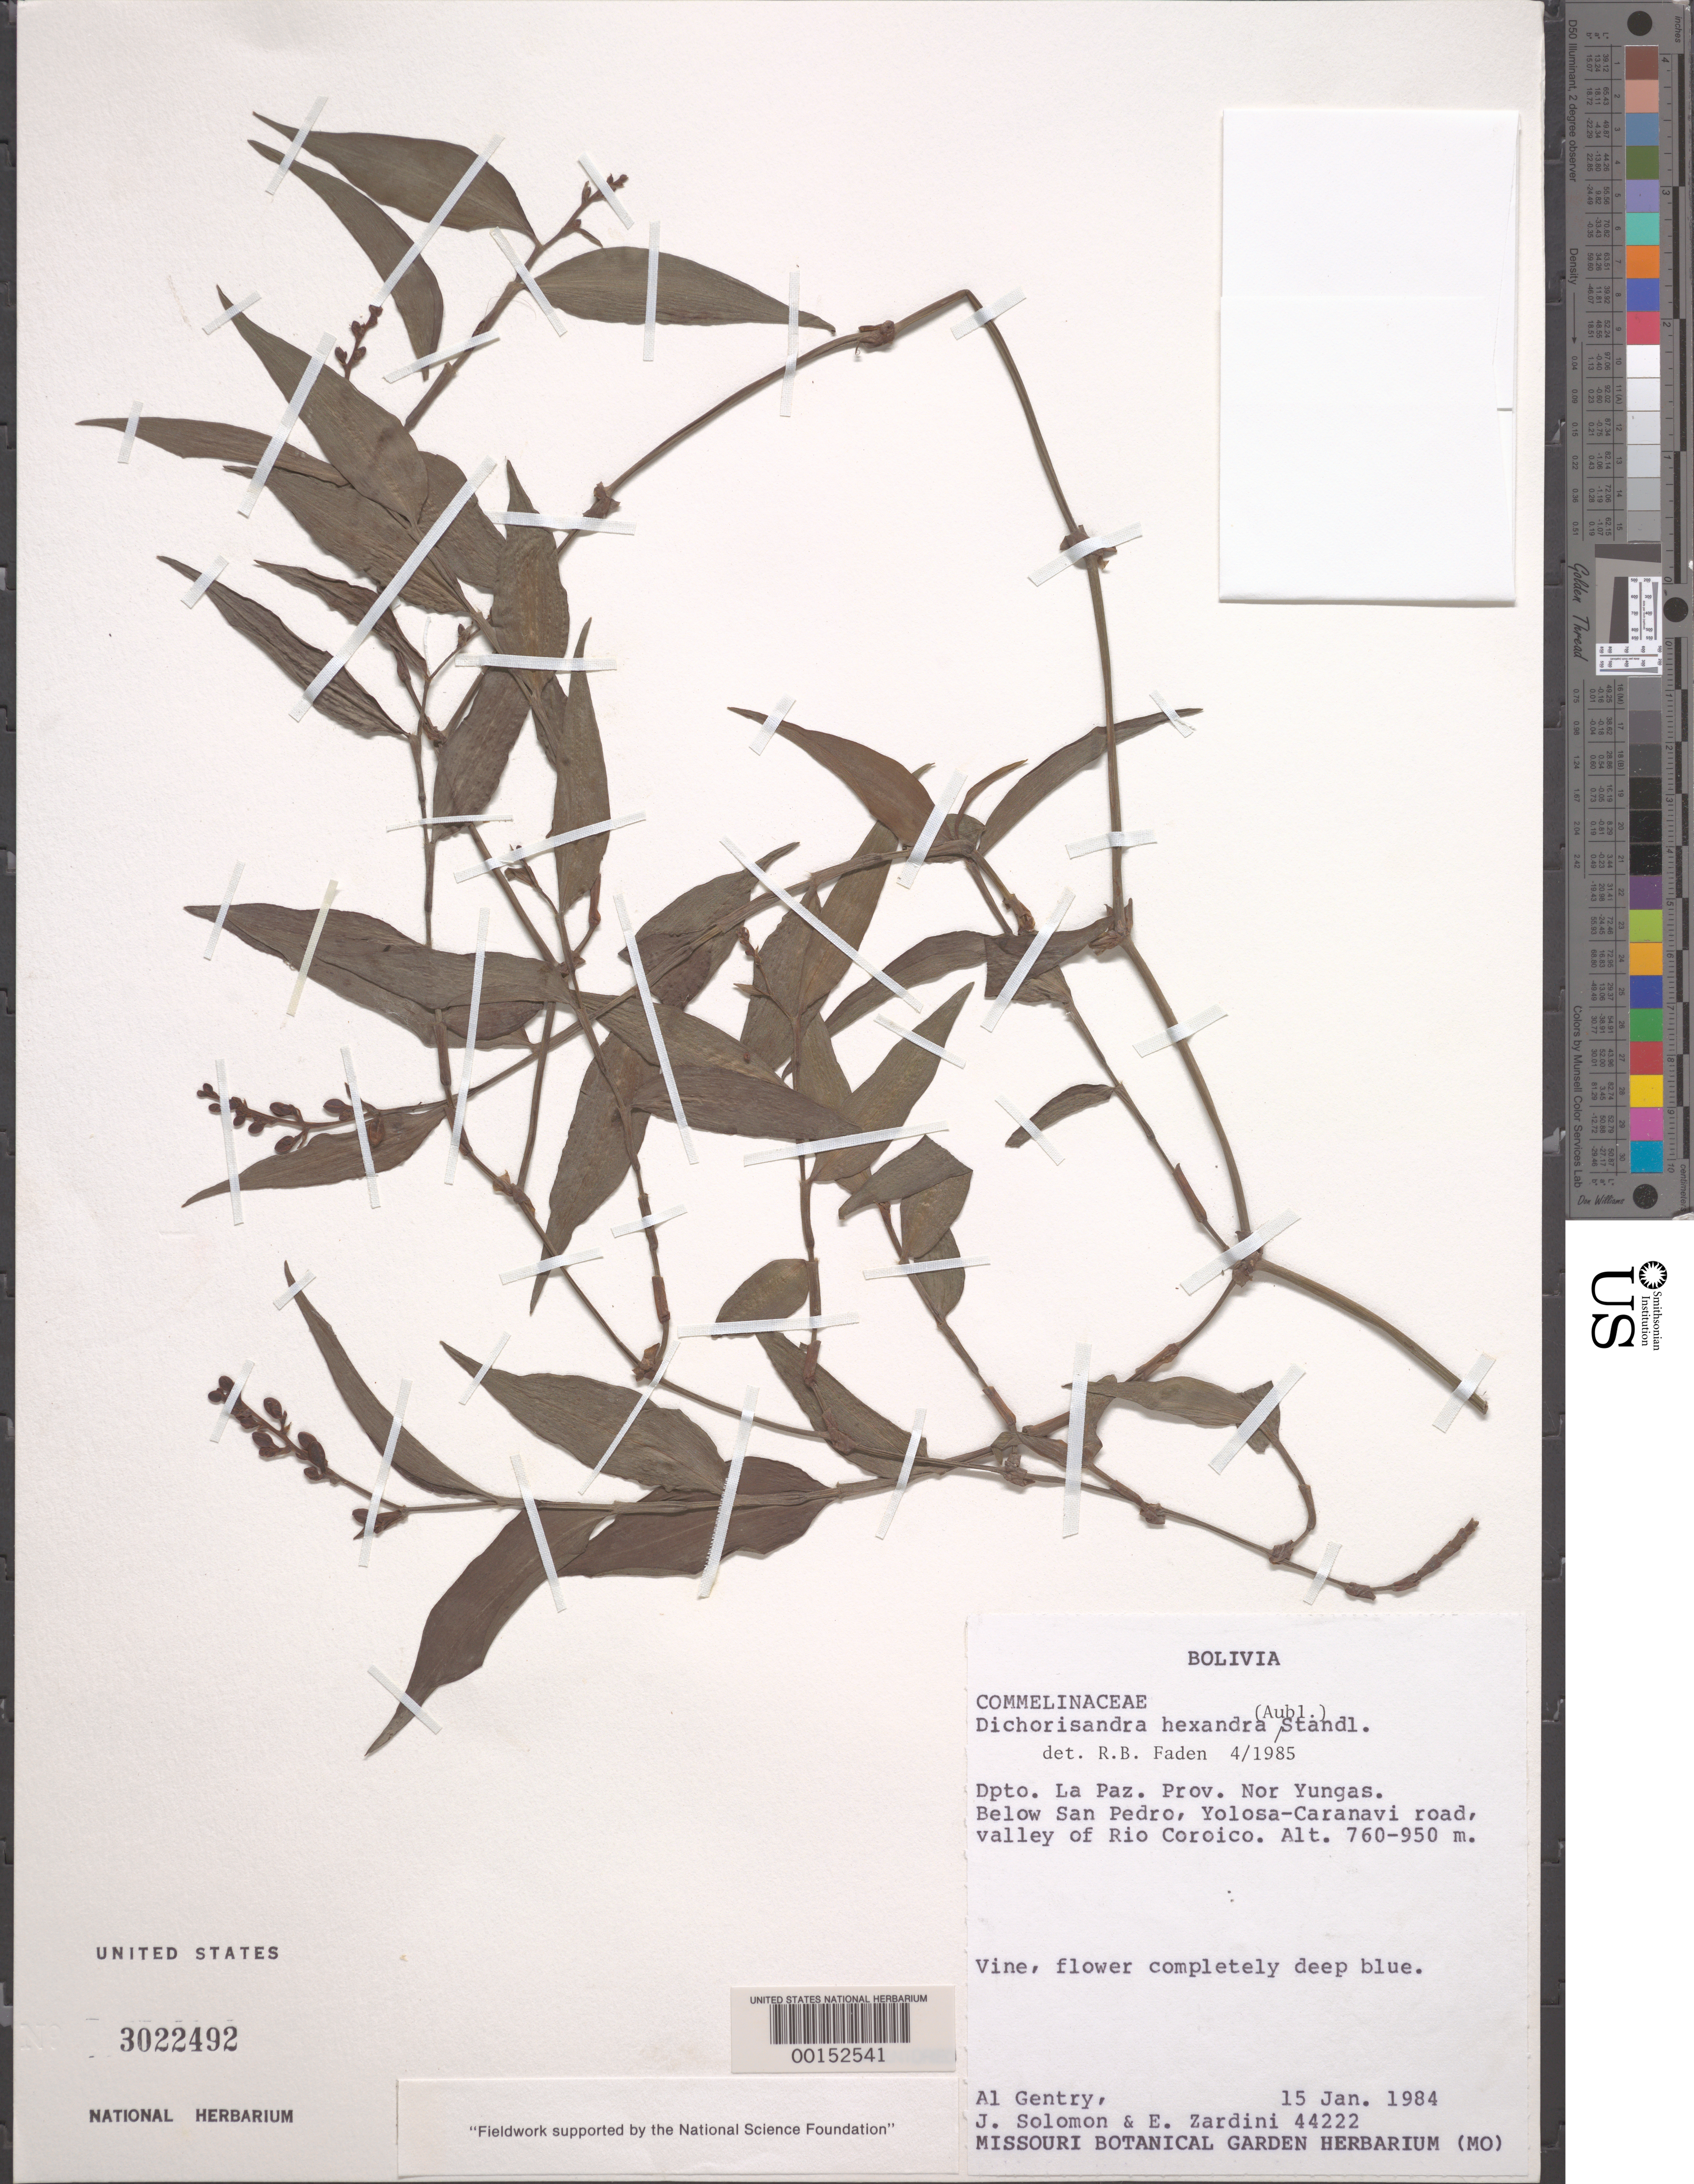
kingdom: Plantae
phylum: Tracheophyta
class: Liliopsida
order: Commelinales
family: Commelinaceae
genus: Dichorisandra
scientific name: Dichorisandra hexandra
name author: (Aubl.) Standl.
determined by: Faden, Robert B., (US), Smithsonian Institution - National Museum of Natural History (UNITED STATES)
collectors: A. H. Gentry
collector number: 44222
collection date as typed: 15 Jan 1984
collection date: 1984-01-15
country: Bolivia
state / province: La Paz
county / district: Nor Yungas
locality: Below San Pedro, Valley of Rio Coroico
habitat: Roadside; valley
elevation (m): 760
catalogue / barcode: US 3022492